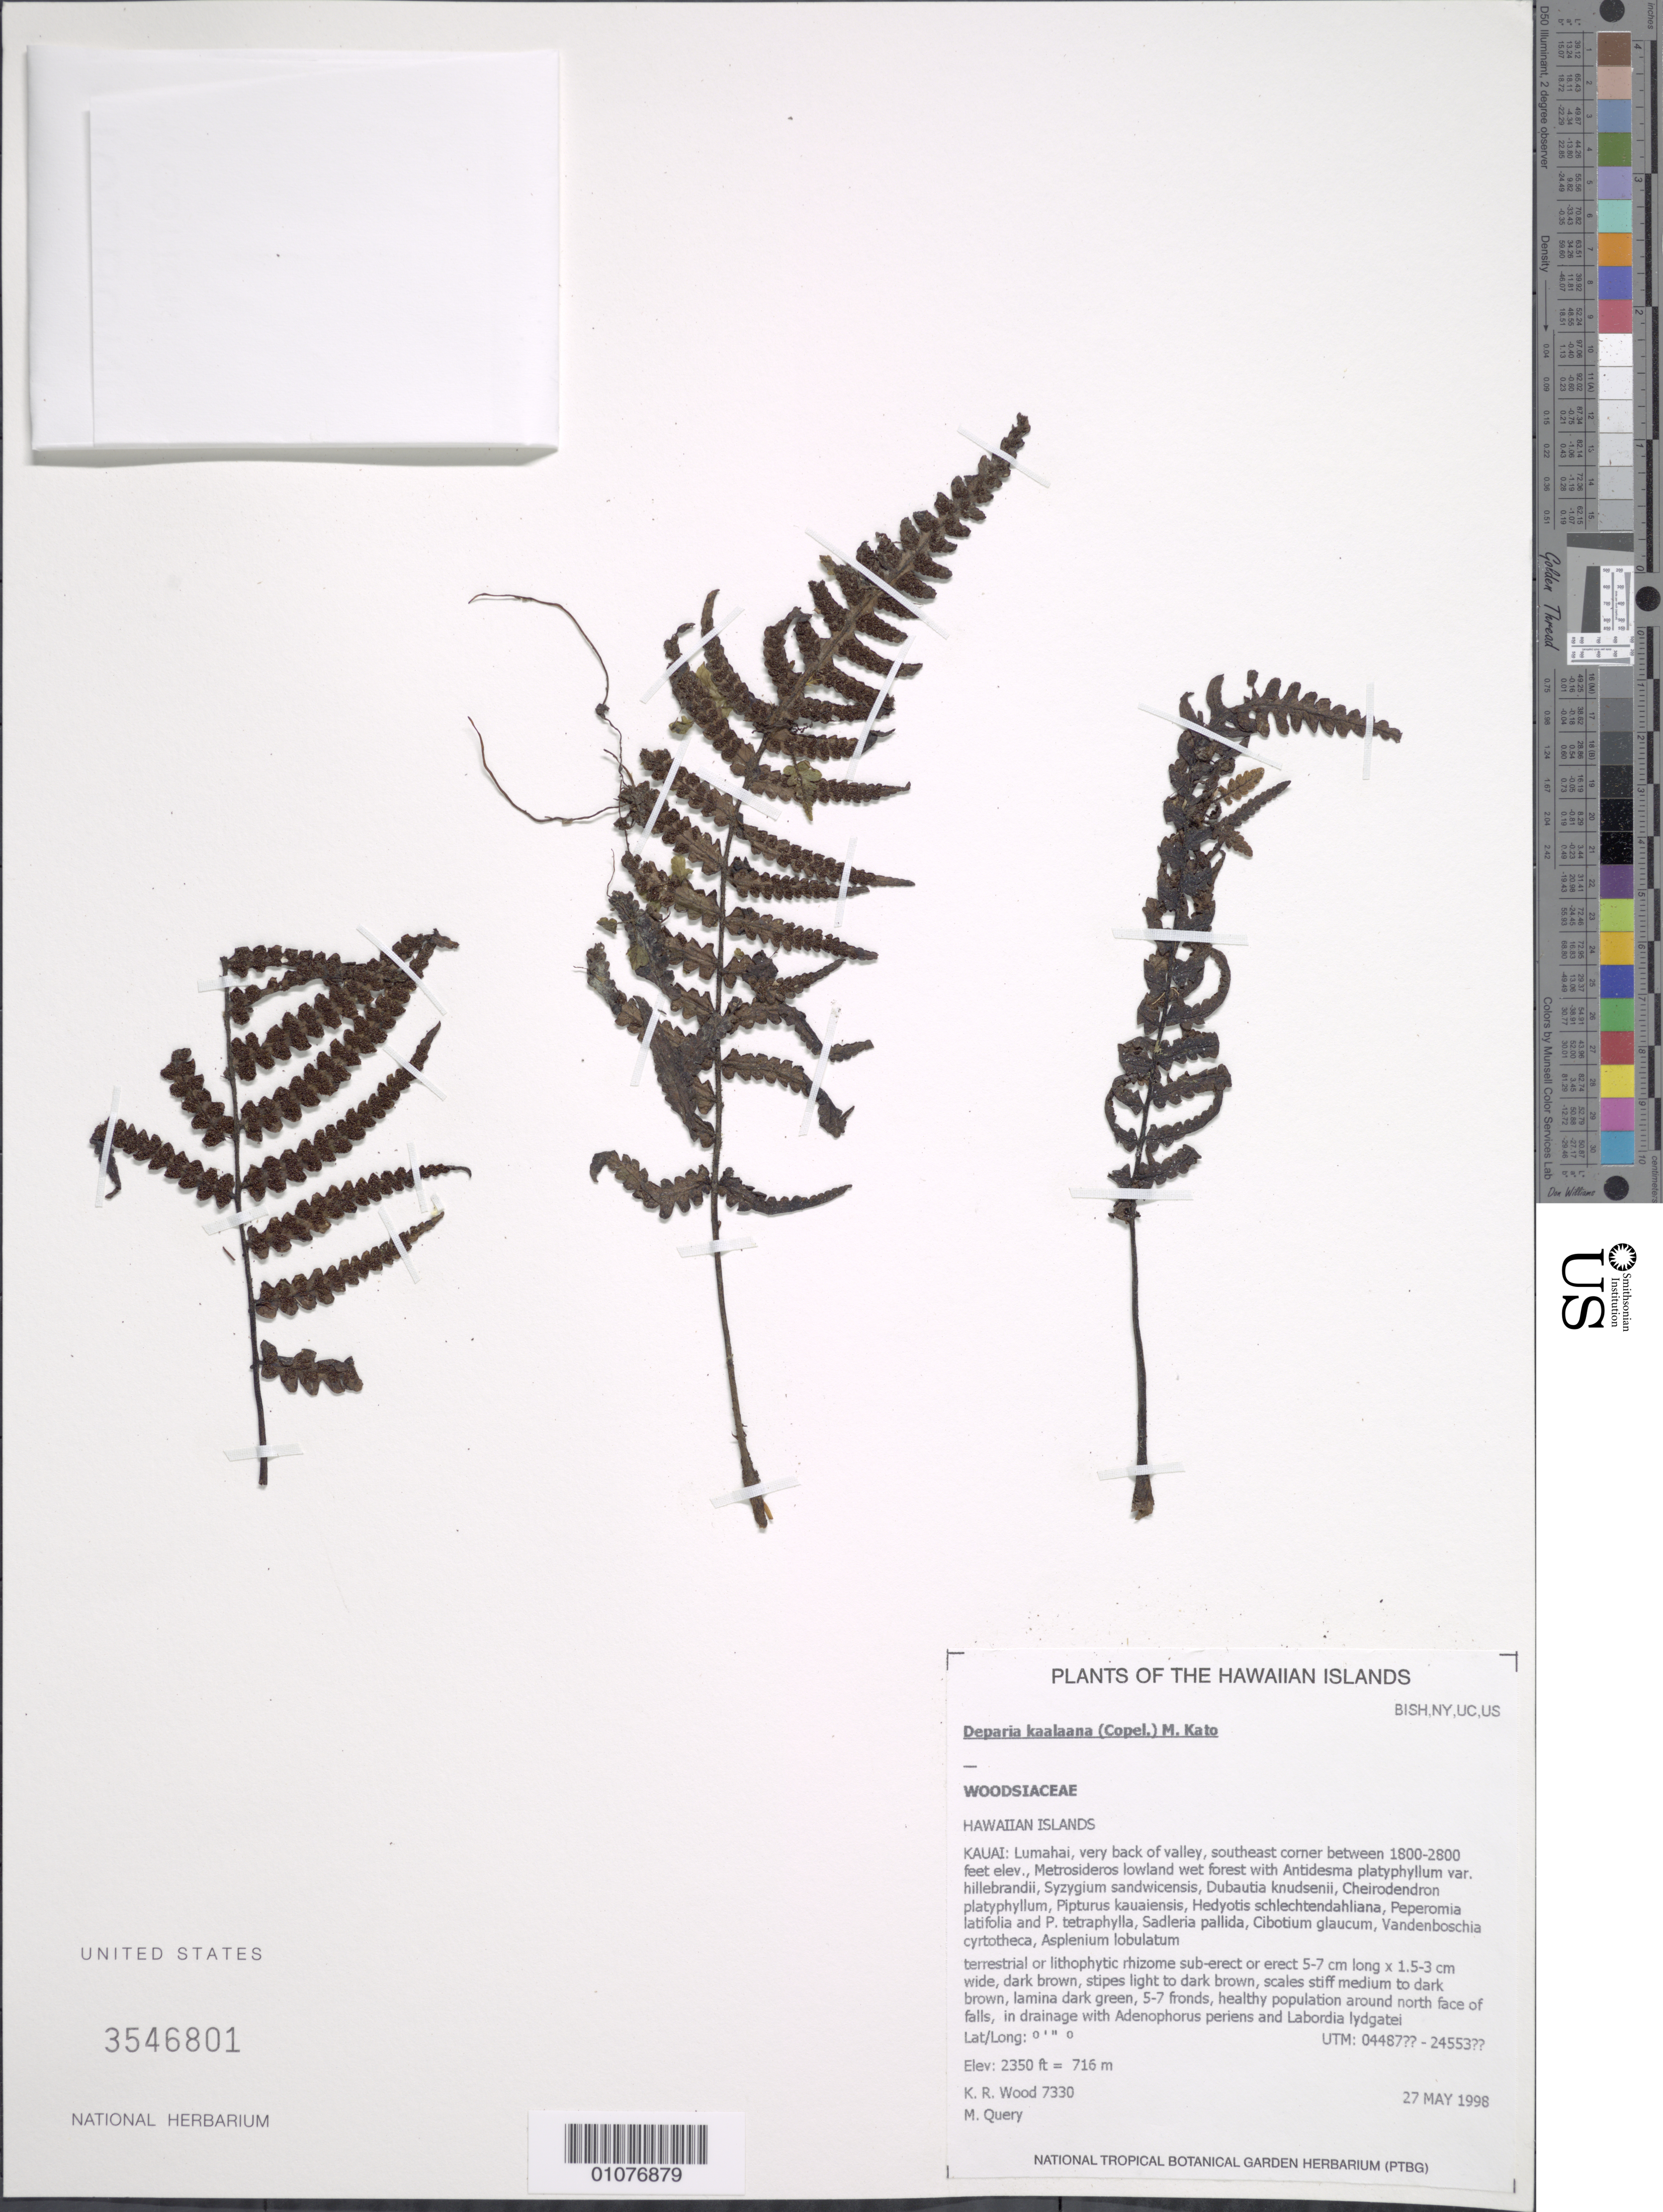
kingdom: Plantae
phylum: Tracheophyta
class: Polypodiopsida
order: Polypodiales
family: Athyriaceae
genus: Deparia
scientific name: Deparia kaalaana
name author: (Copel.) M. Kato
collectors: K. R. Wood & M. Query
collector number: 7330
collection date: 1998-05-27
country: United States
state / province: Hawaii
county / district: Kauai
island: Kaua'i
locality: Lumahai, very back of valley, SE corner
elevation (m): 549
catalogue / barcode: US 3546801